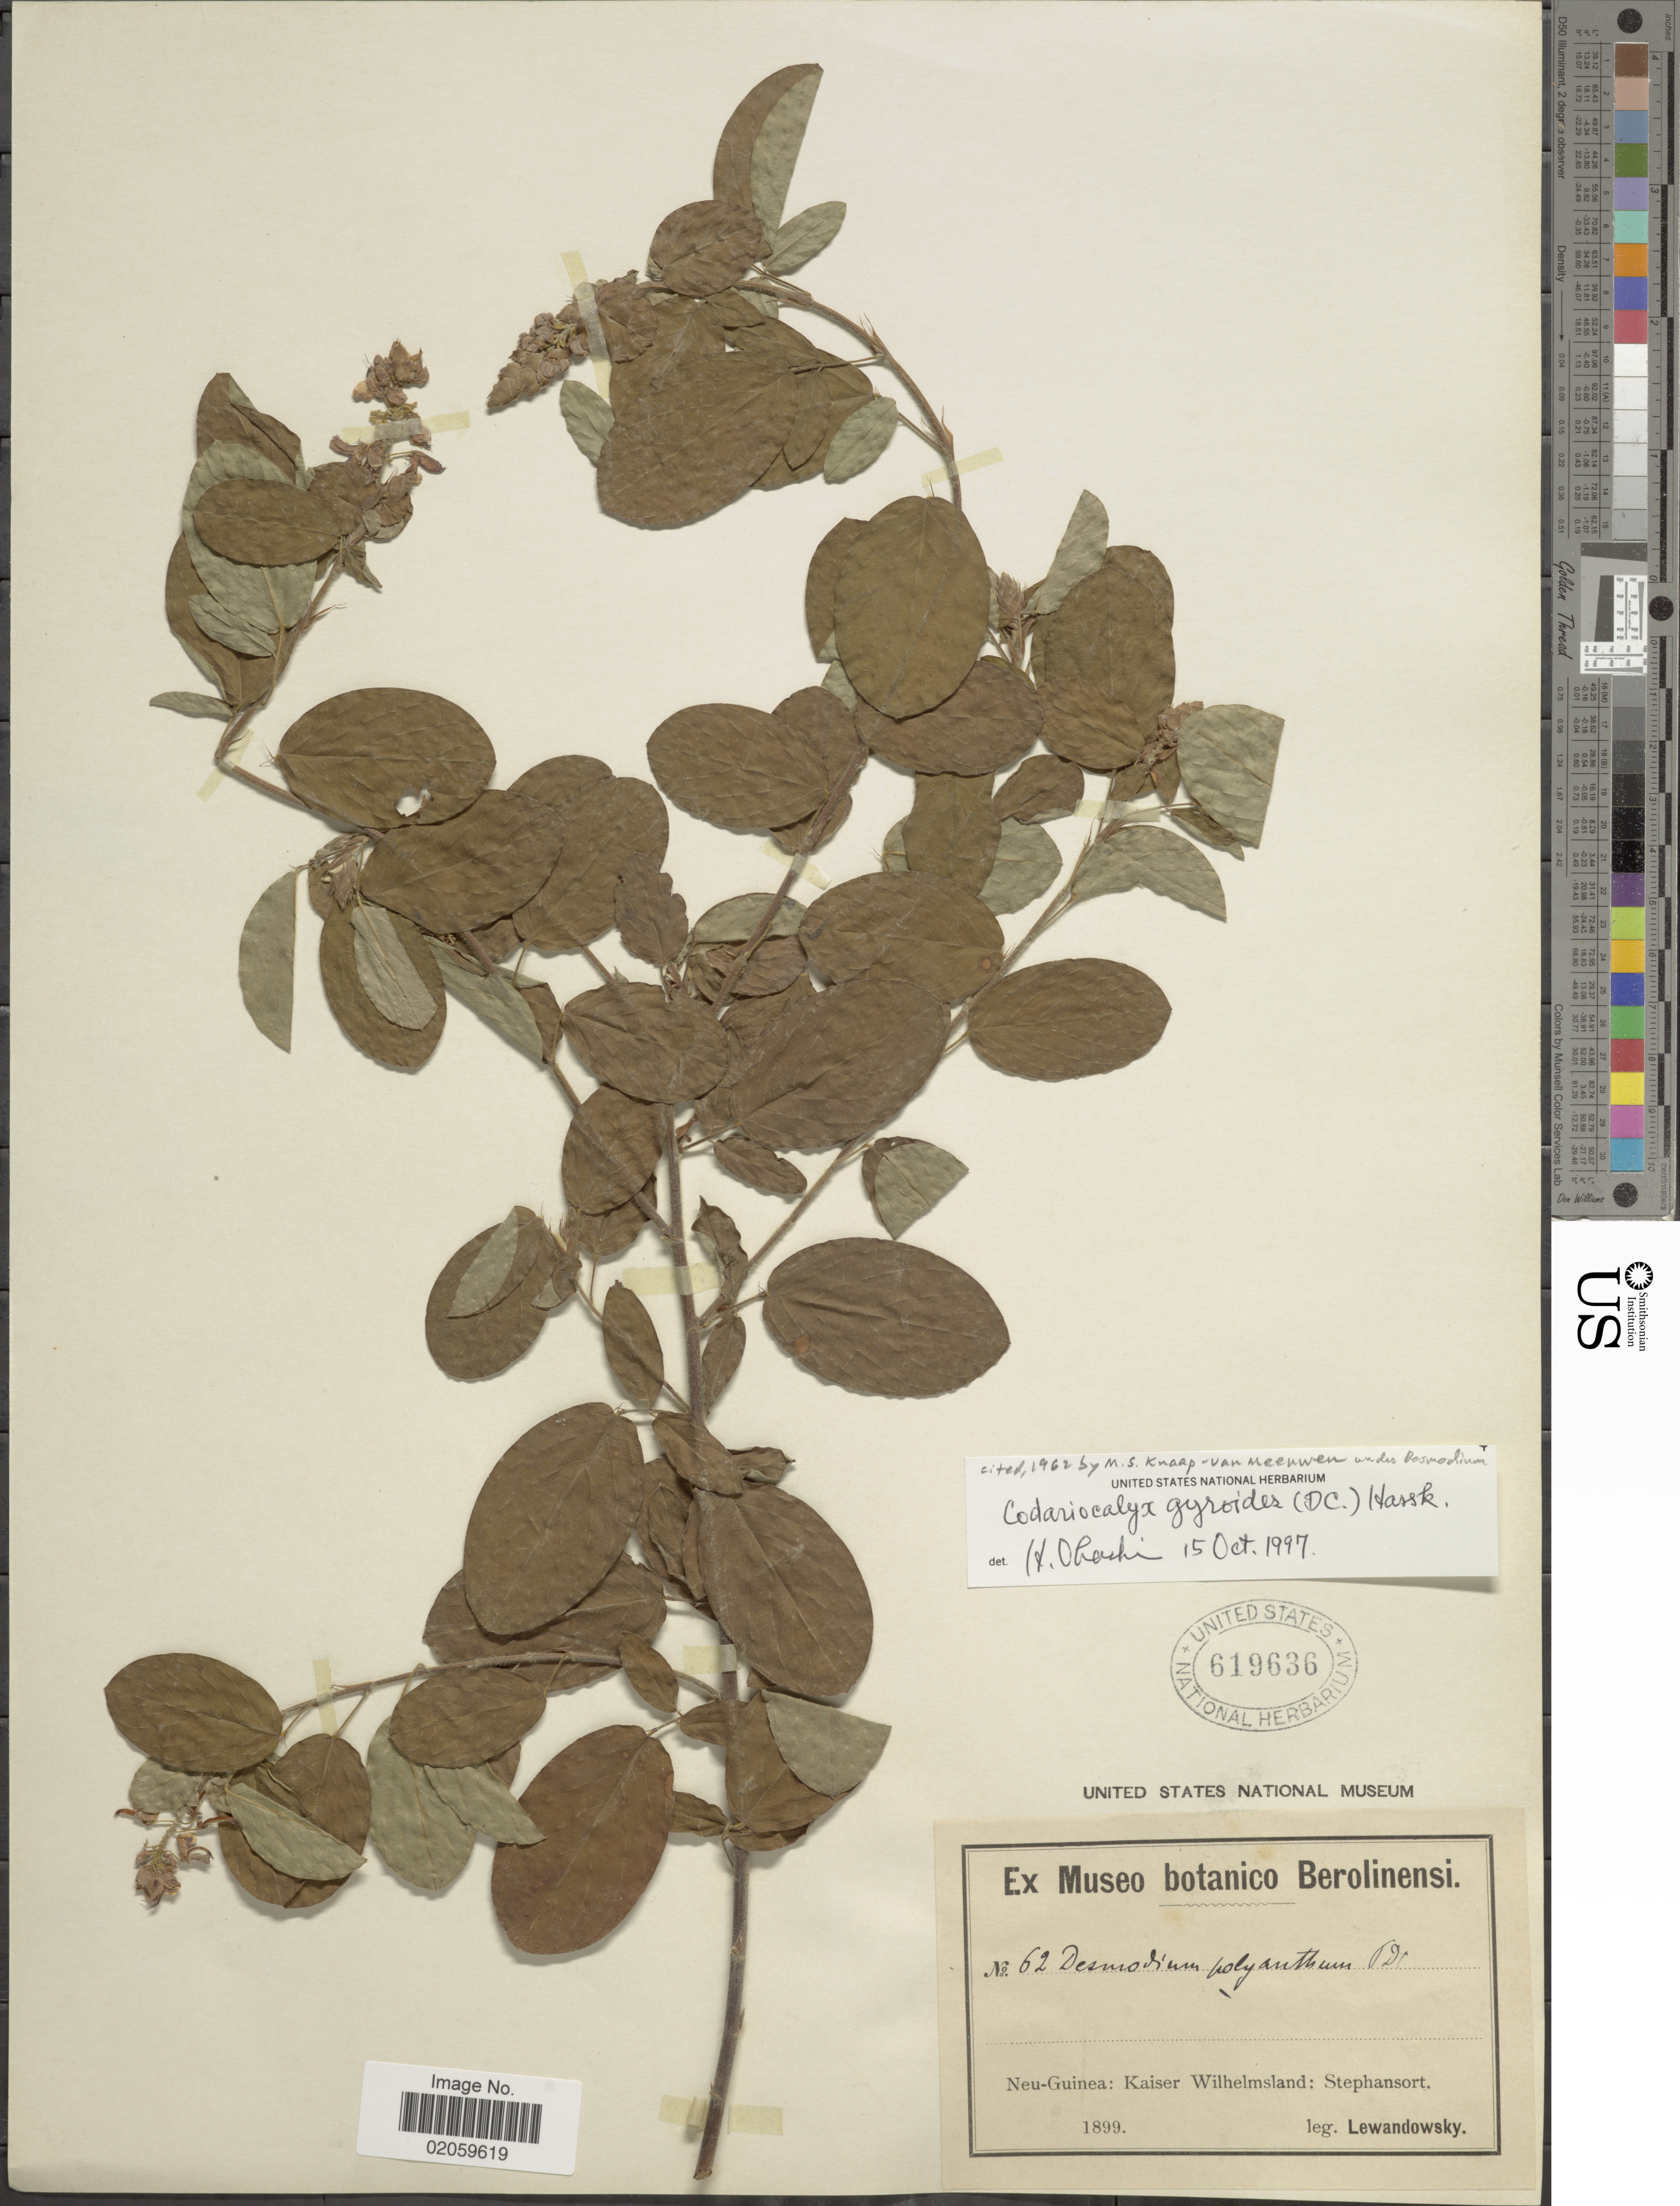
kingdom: Plantae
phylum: Tracheophyta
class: Magnoliopsida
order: Fabales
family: Fabaceae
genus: Codariocalyx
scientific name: Codariocalyx gyroides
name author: (Roxb. & Link) X.Y. Zhu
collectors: -. Lewandowsky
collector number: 62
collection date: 1899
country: Papua New Guinea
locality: Neu-Guinea: Kaiser Wilhelmsland: Stephansort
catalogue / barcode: US 619636